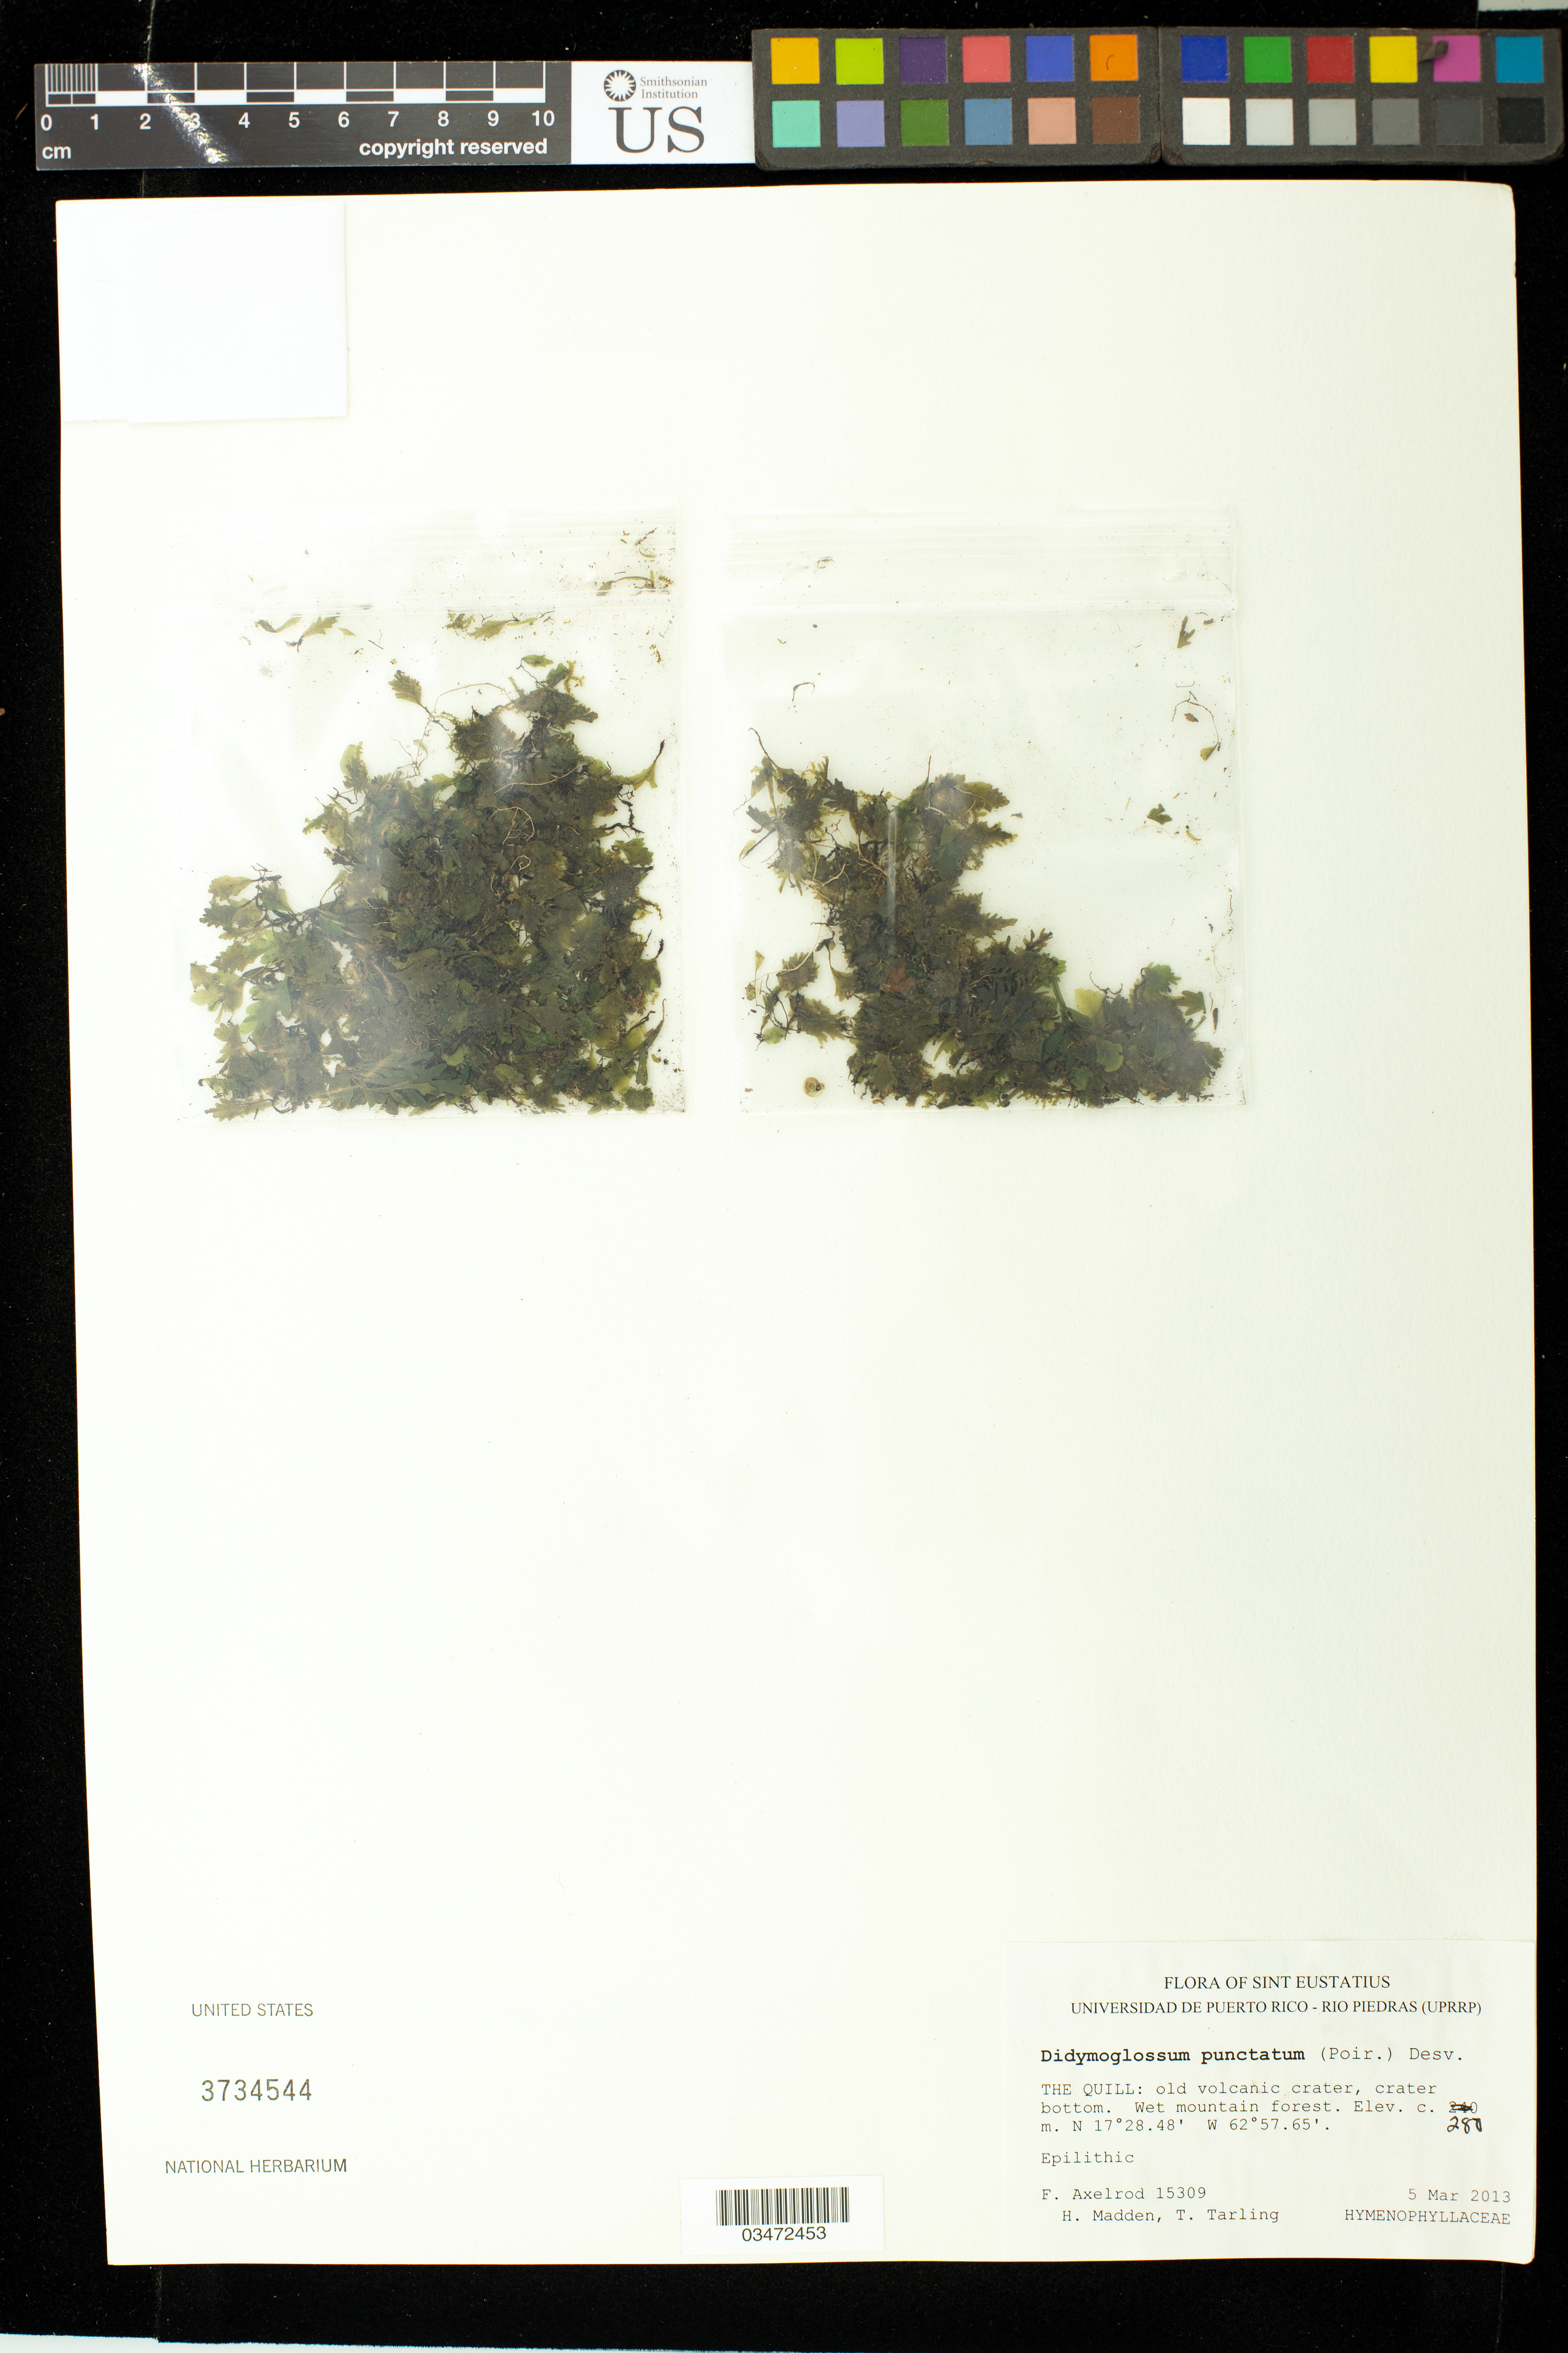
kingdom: Plantae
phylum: Tracheophyta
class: Polypodiopsida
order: Hymenophyllales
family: Hymenophyllaceae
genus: Didymoglossum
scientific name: Didymoglossum punctatum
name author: (Poir.) Desv.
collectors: F. S. Axelrod, H. Madden & T. Tarling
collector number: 15309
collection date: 2013-03-05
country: Netherlands Antilles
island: St. Eustatius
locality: The Quill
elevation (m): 280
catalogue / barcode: US 3734544